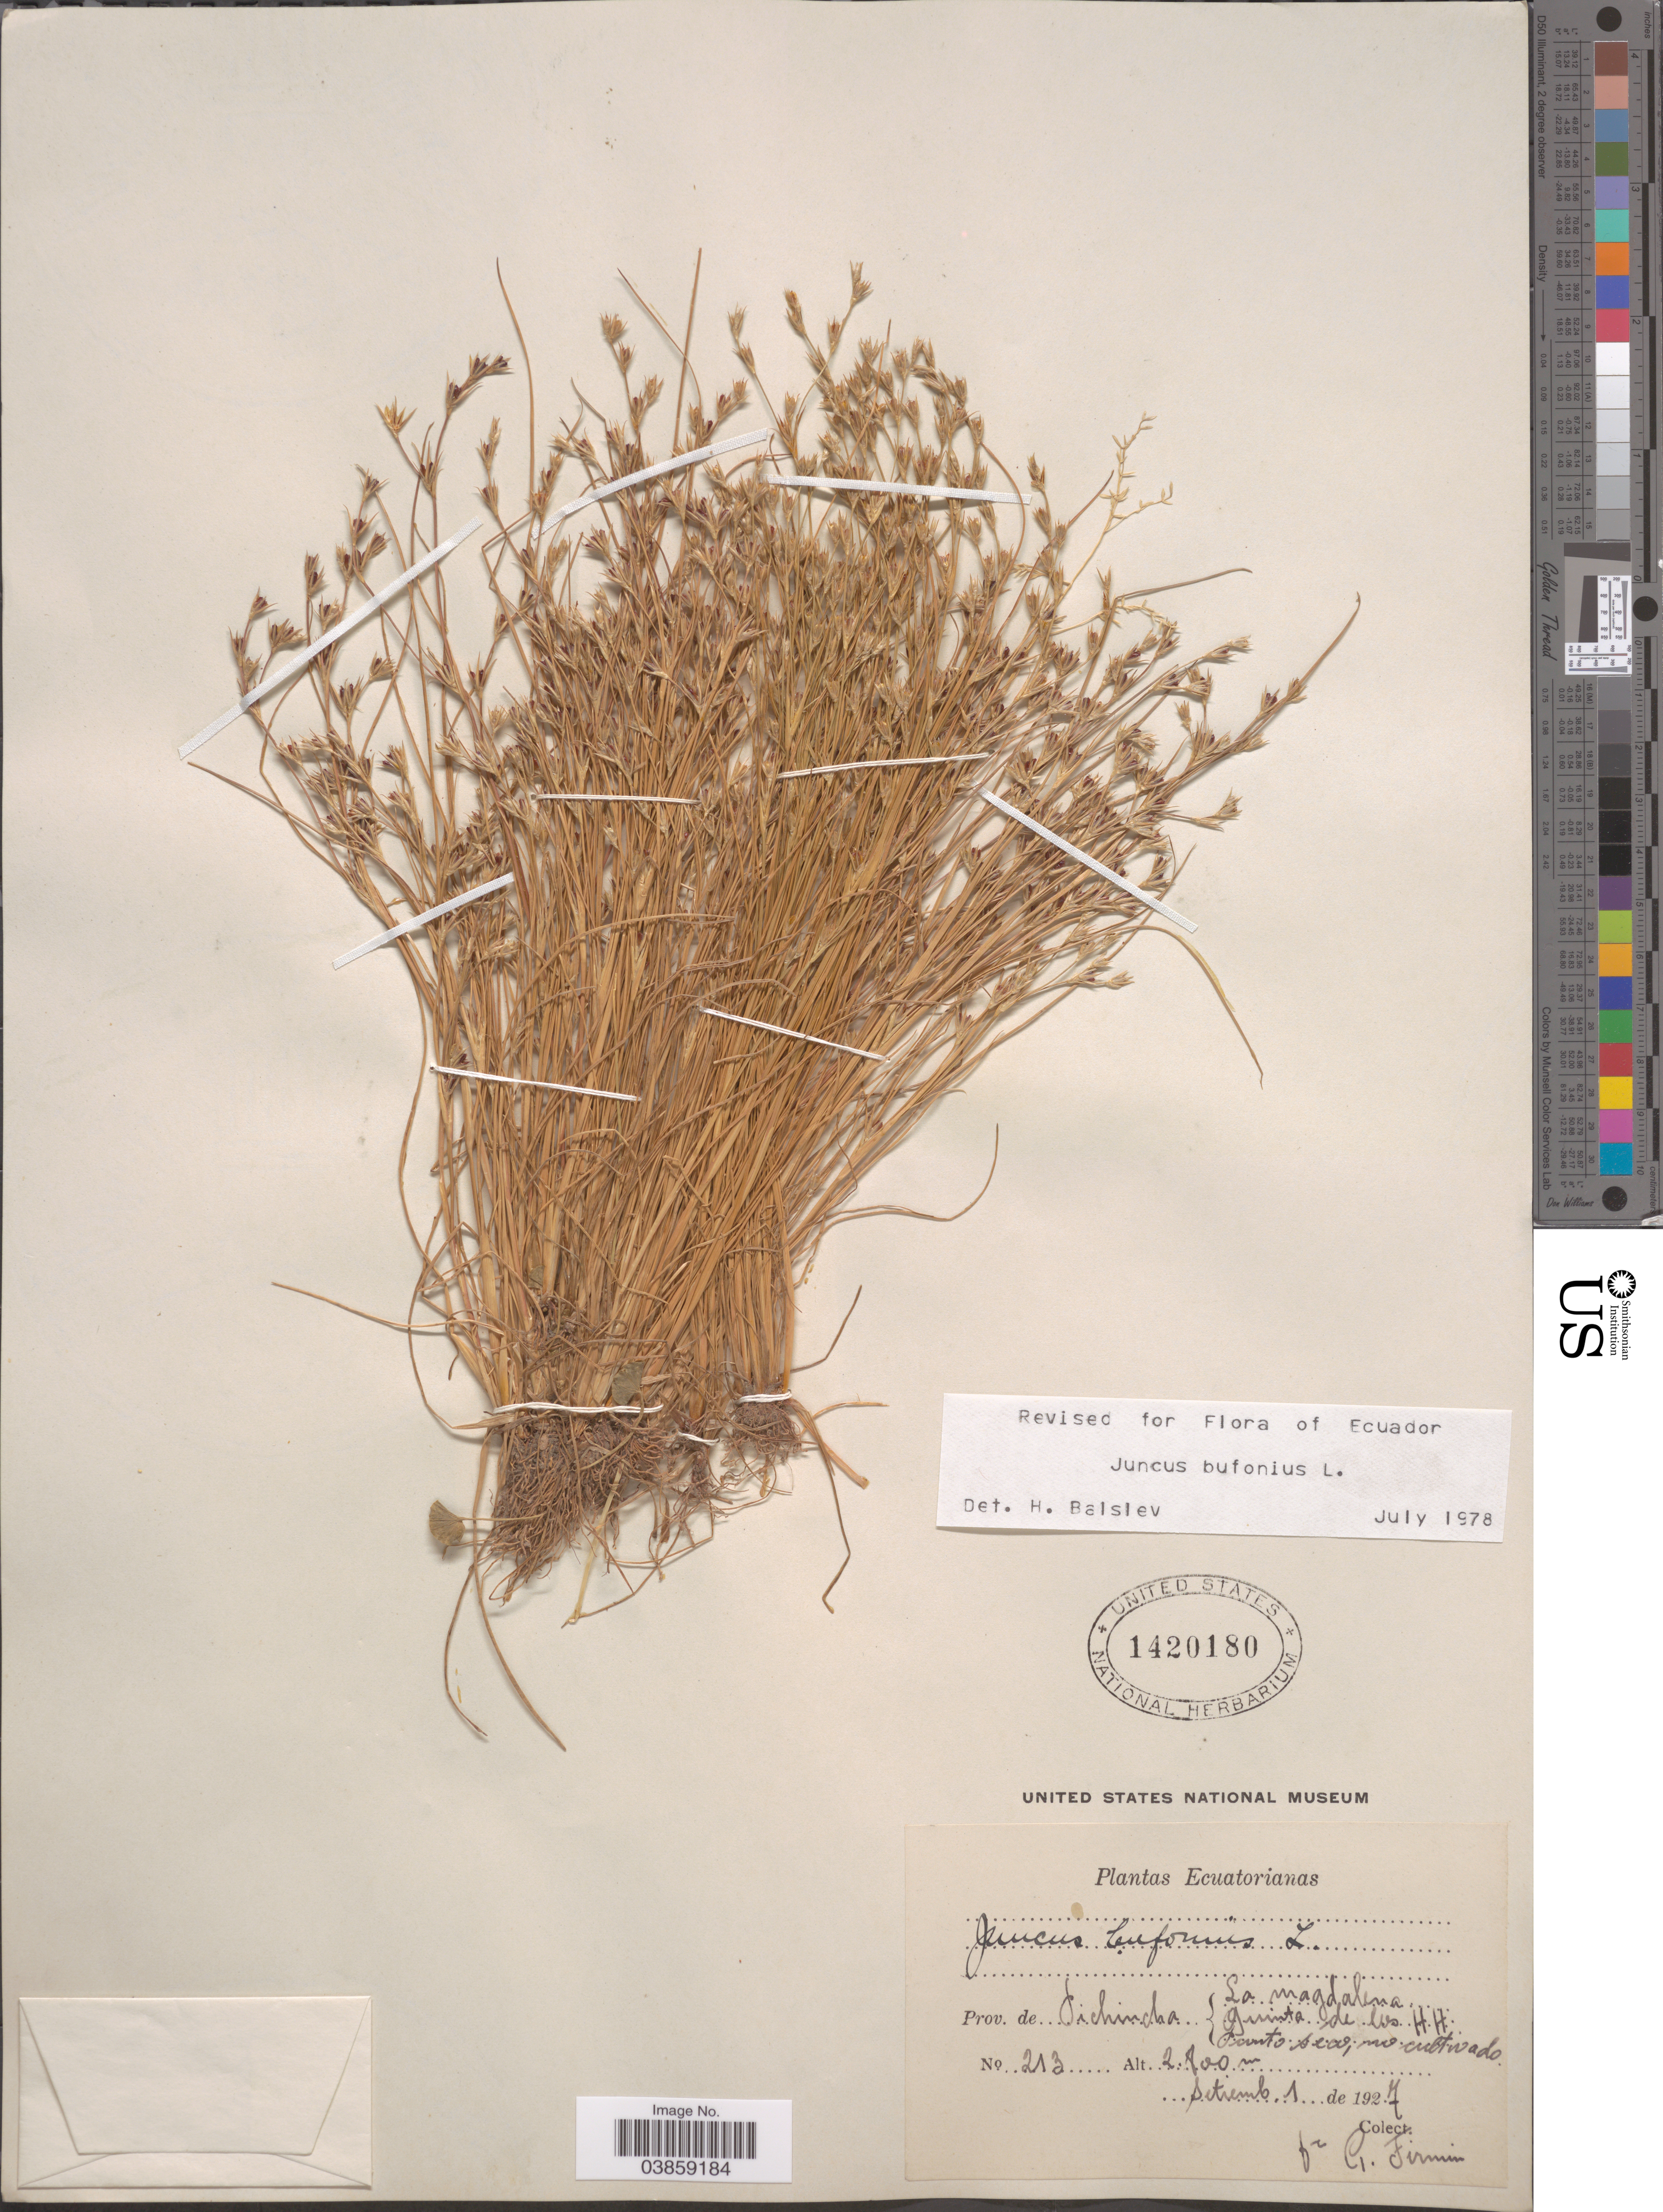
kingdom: Plantae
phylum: Tracheophyta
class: Liliopsida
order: Poales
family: Juncaceae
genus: Juncus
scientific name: Juncus bufonius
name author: L.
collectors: F. Firmin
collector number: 213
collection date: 1927-09-01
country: Ecuador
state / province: Pichincha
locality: La Magdalena, Quinta de los H.H.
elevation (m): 2800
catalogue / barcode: US 1420180